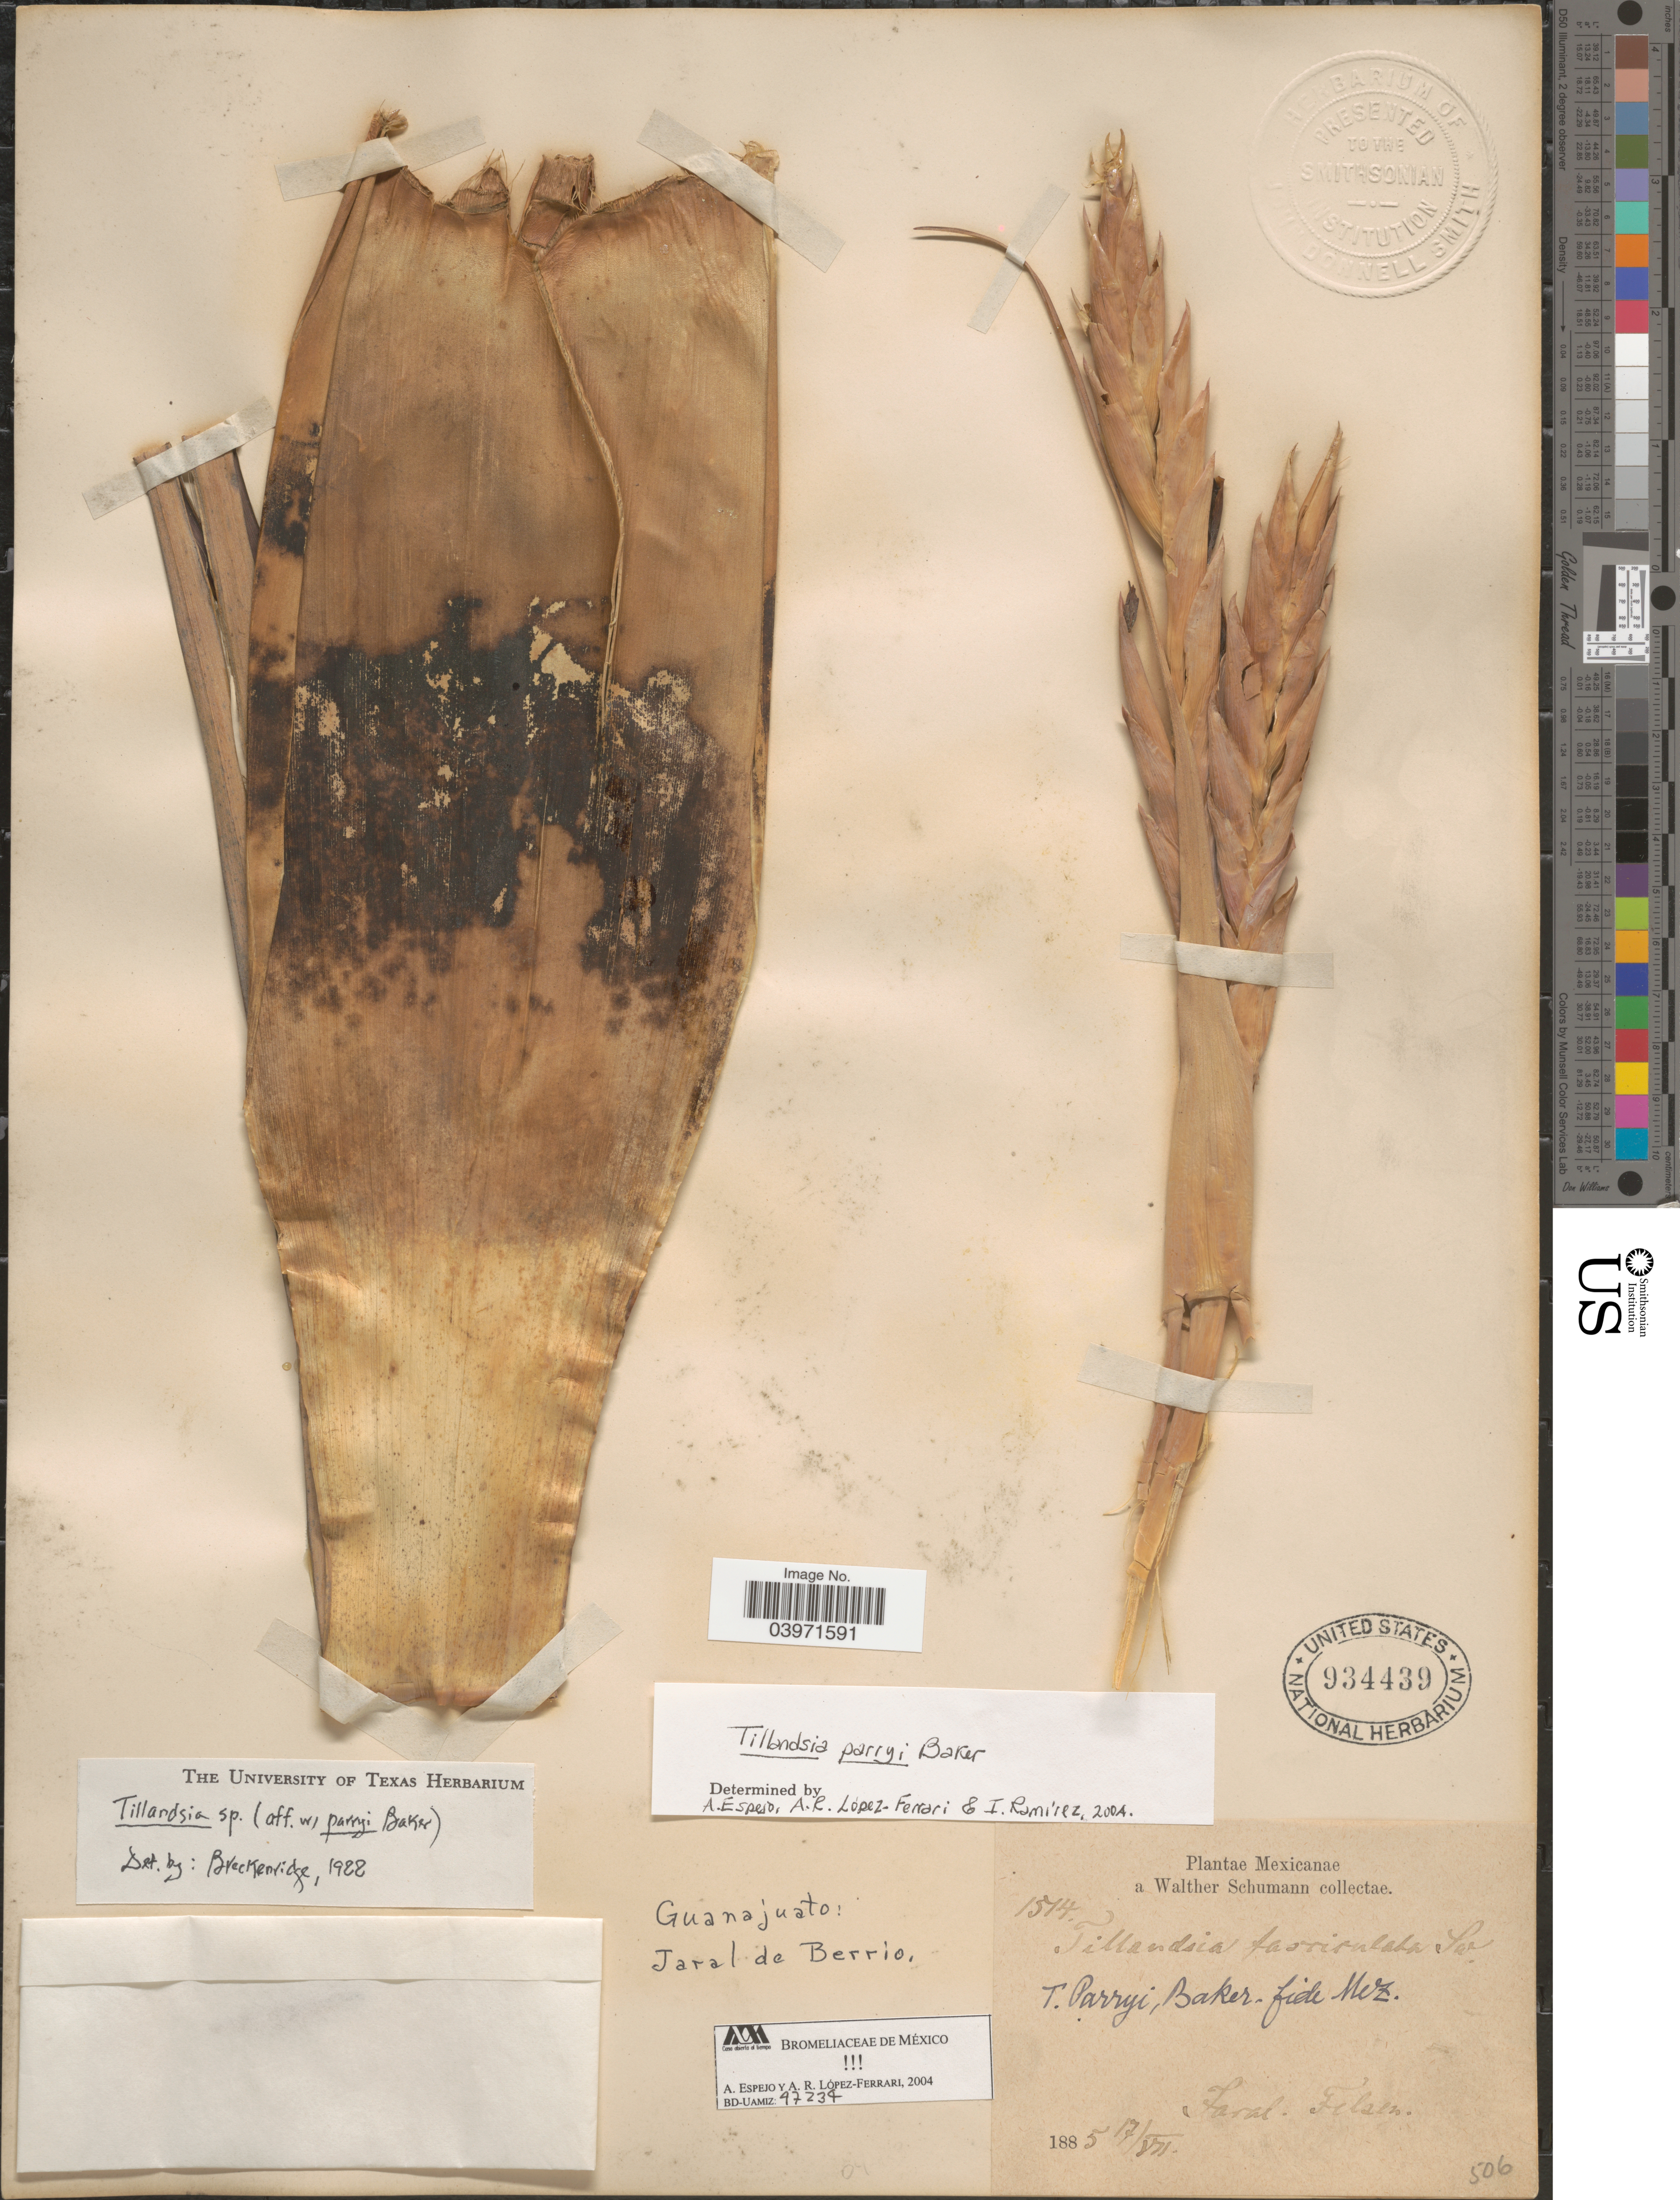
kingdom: Plantae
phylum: Tracheophyta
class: Liliopsida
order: Poales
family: Bromeliaceae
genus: Tillandsia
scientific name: Tillandsia parryi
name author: Baker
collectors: W. Schumann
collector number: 1514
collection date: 1885-07-17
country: Mexico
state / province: Guanajuato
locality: Jaral de Berrio. Faral. Felsen.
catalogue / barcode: US 934439